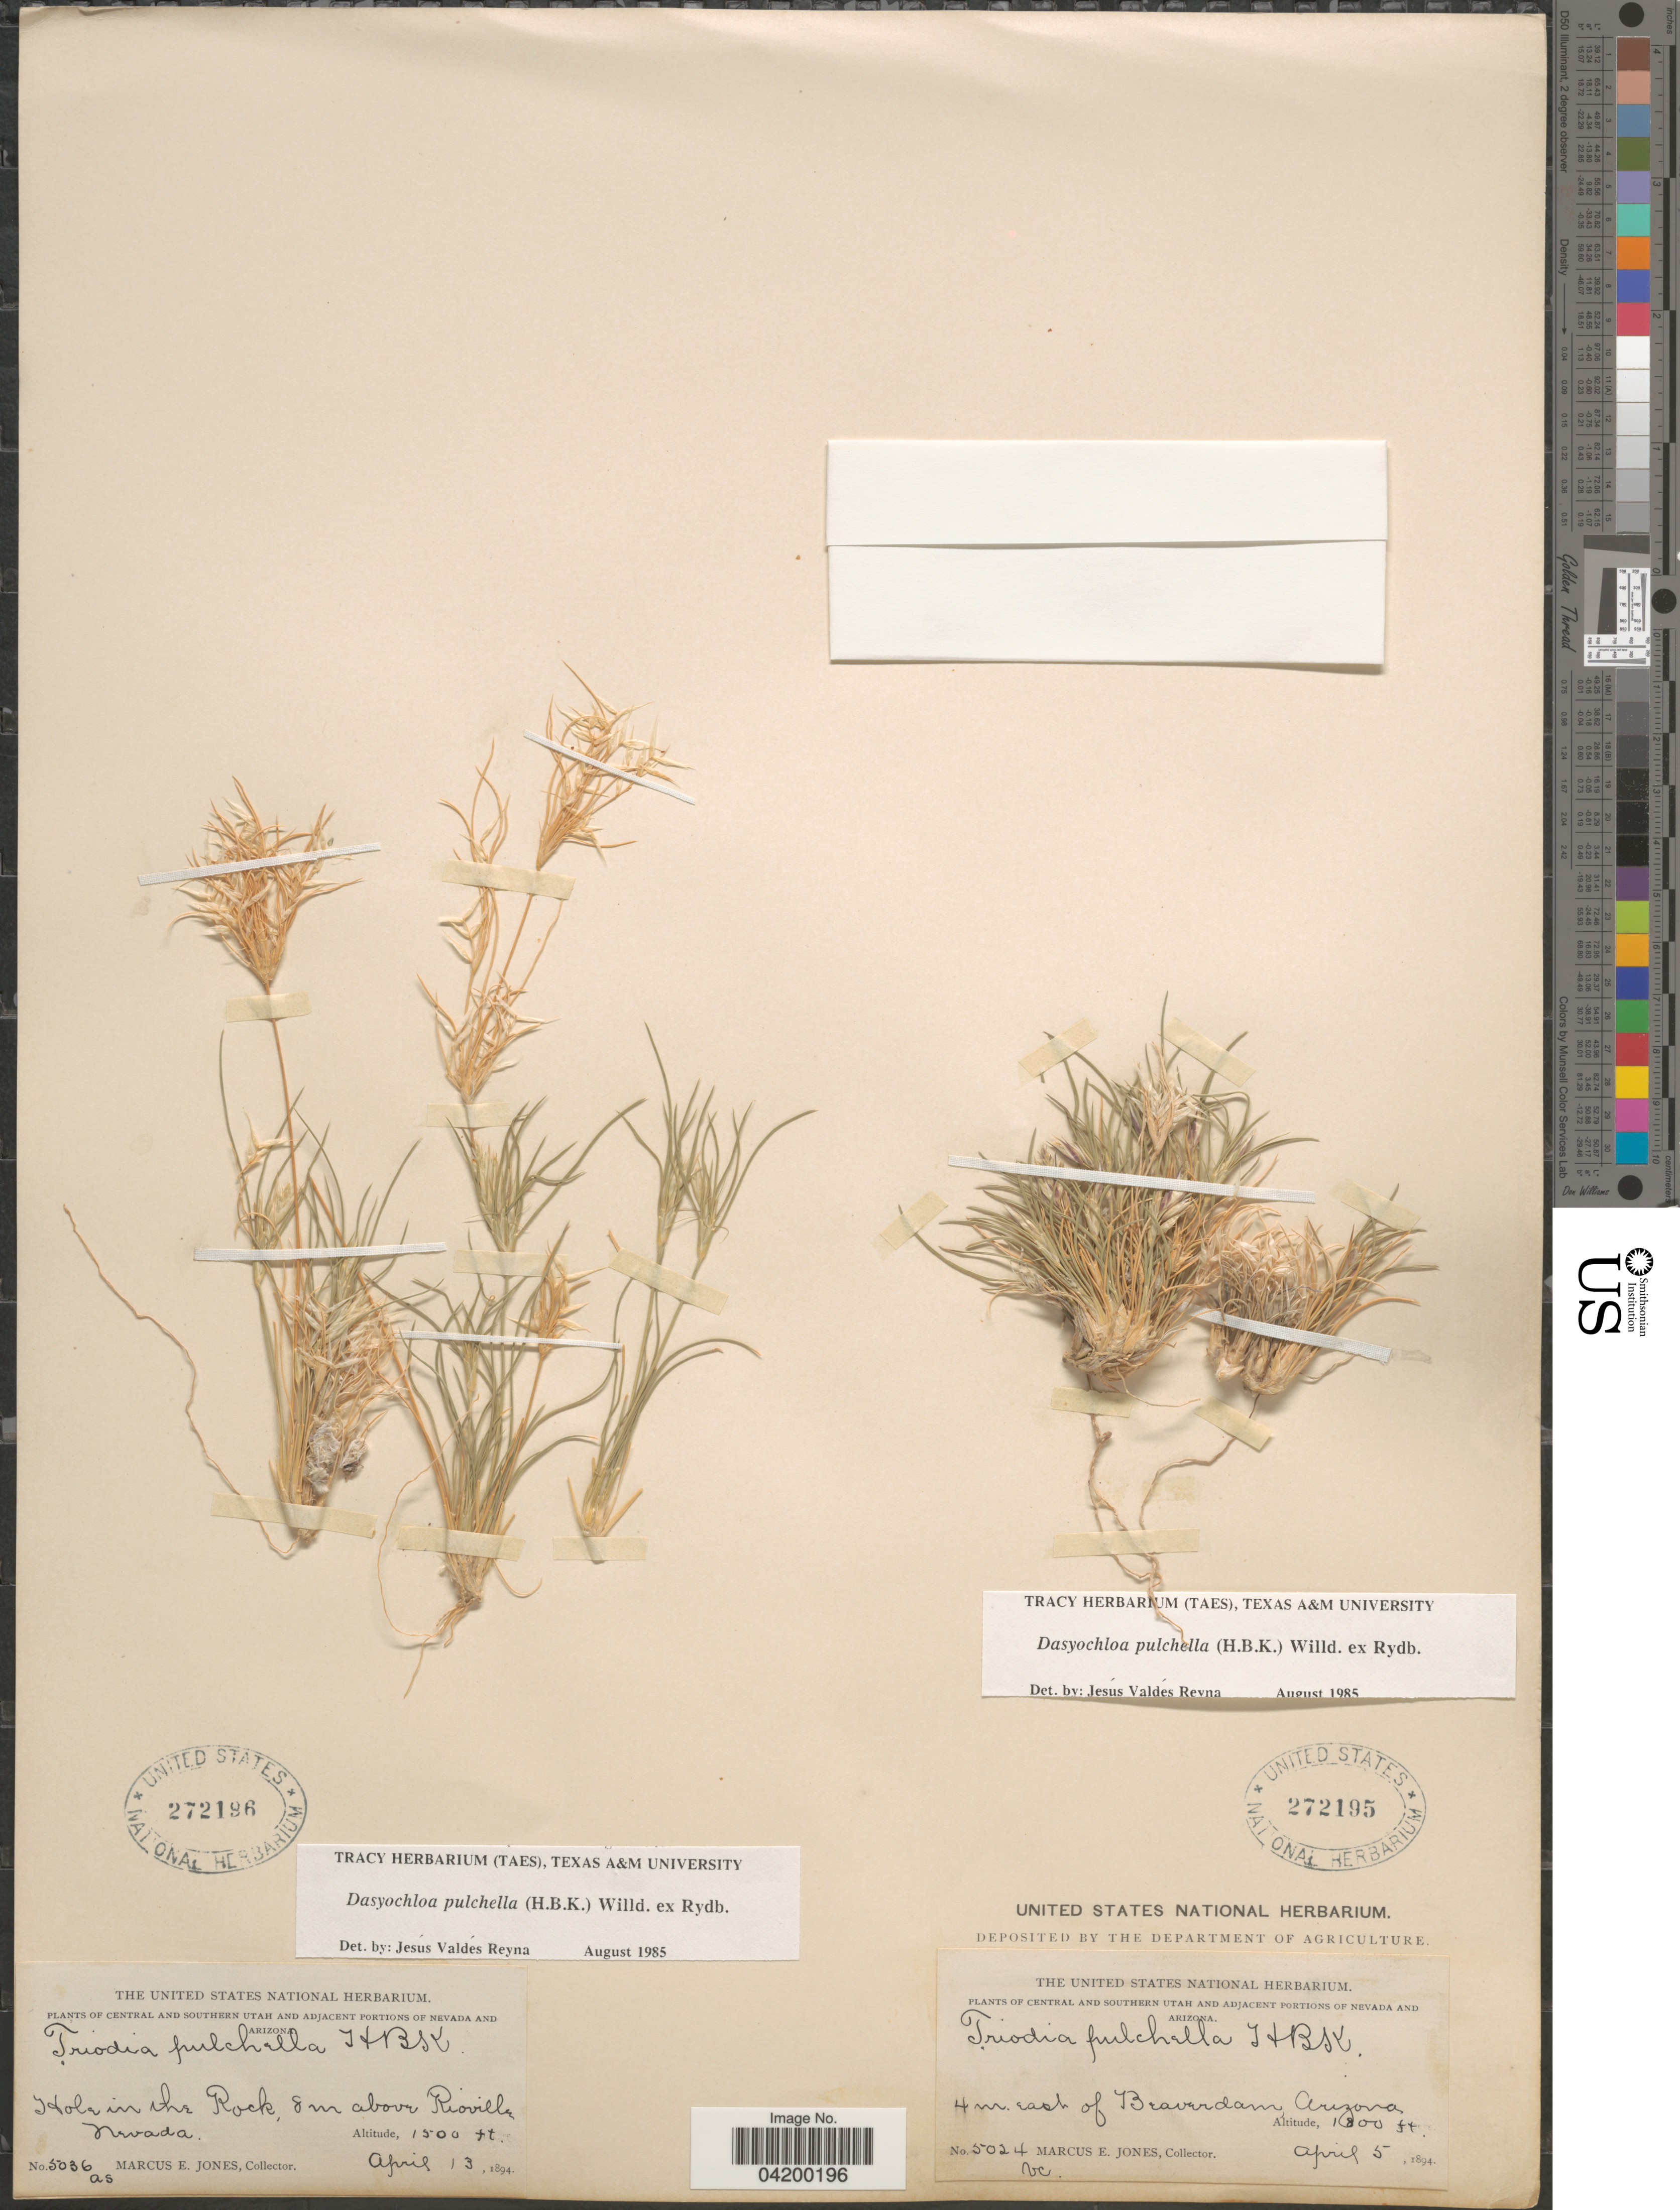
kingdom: Plantae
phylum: Tracheophyta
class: Liliopsida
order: Poales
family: Poaceae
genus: Dasyochloa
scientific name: Dasyochloa pulchella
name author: (Kunth) Willd. ex Rydb.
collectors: M. E. Jones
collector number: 5024vc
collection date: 1894-04-05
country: United States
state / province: Arizona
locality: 4 mi. east of Beaverdam.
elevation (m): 549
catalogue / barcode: US 272195